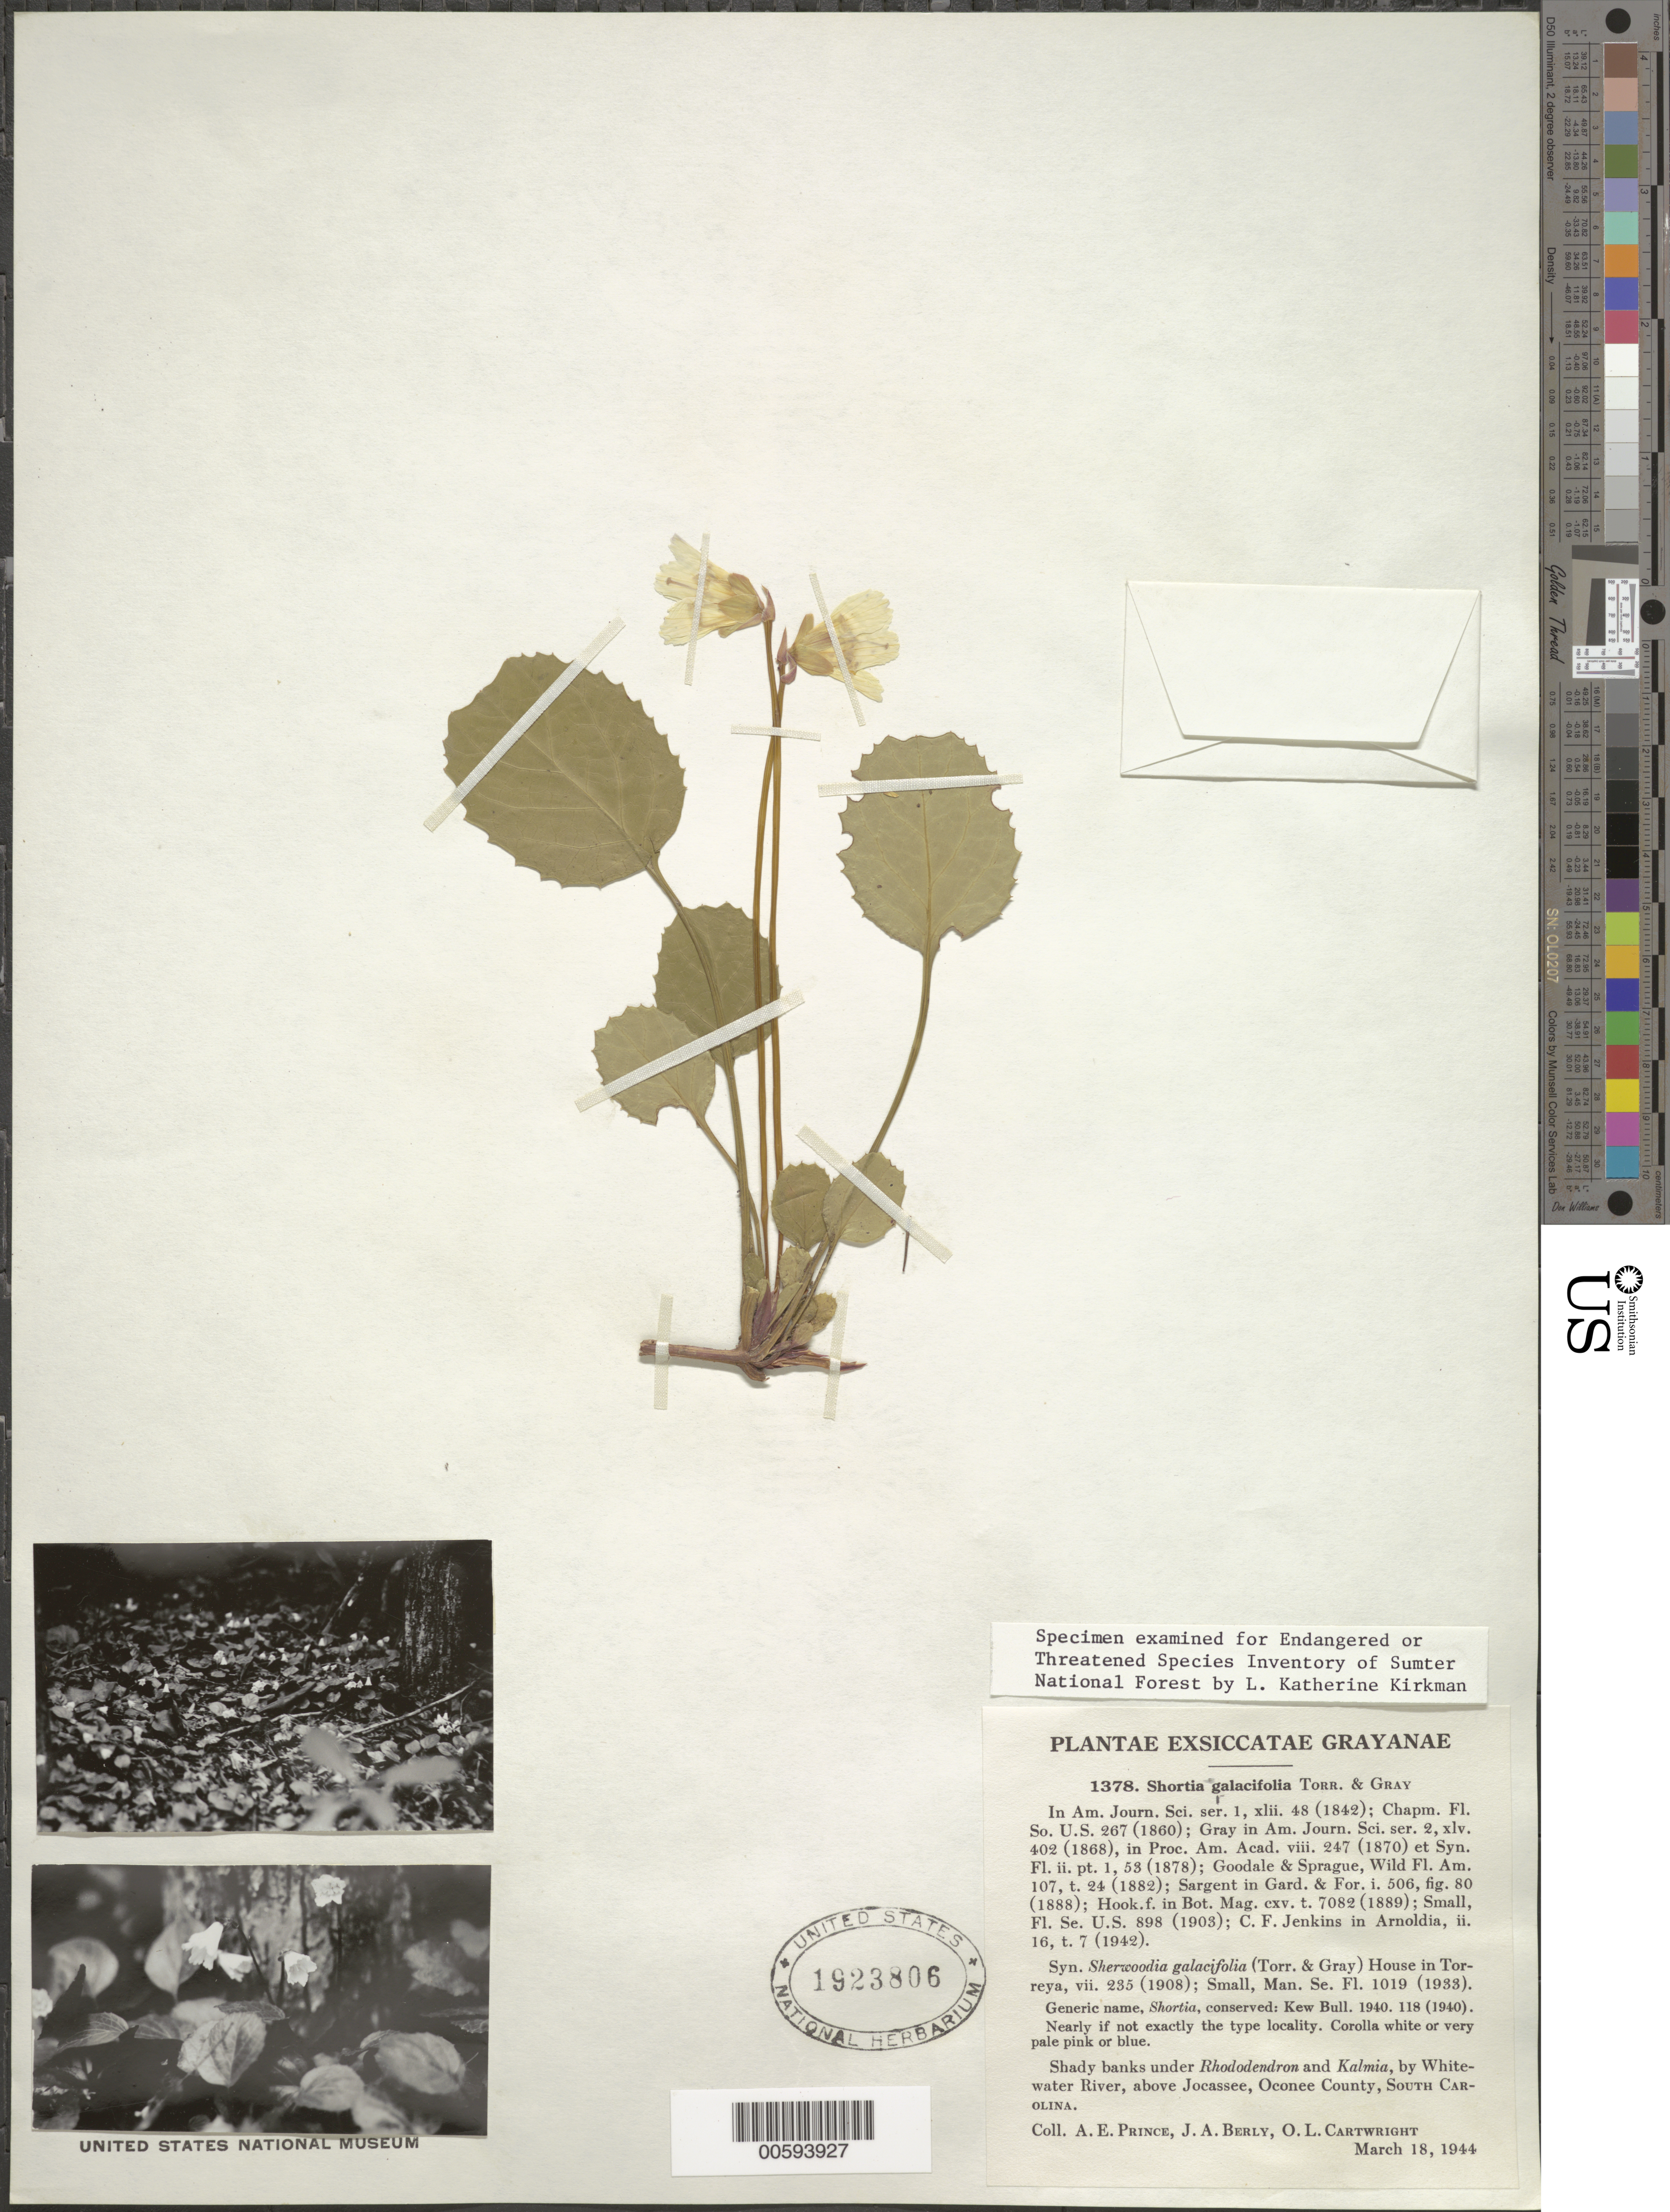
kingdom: Plantae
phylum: Tracheophyta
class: Magnoliopsida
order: Ericales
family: Diapensiaceae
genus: Shortia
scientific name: Shortia galacifolia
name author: Torr. & A. Gray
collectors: A. E. Prince, J. Berley & O. Cartwright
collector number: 1378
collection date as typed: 18 Mar 1944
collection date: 1944-03-18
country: United States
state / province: South Carolina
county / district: Oconee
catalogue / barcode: US 1923806